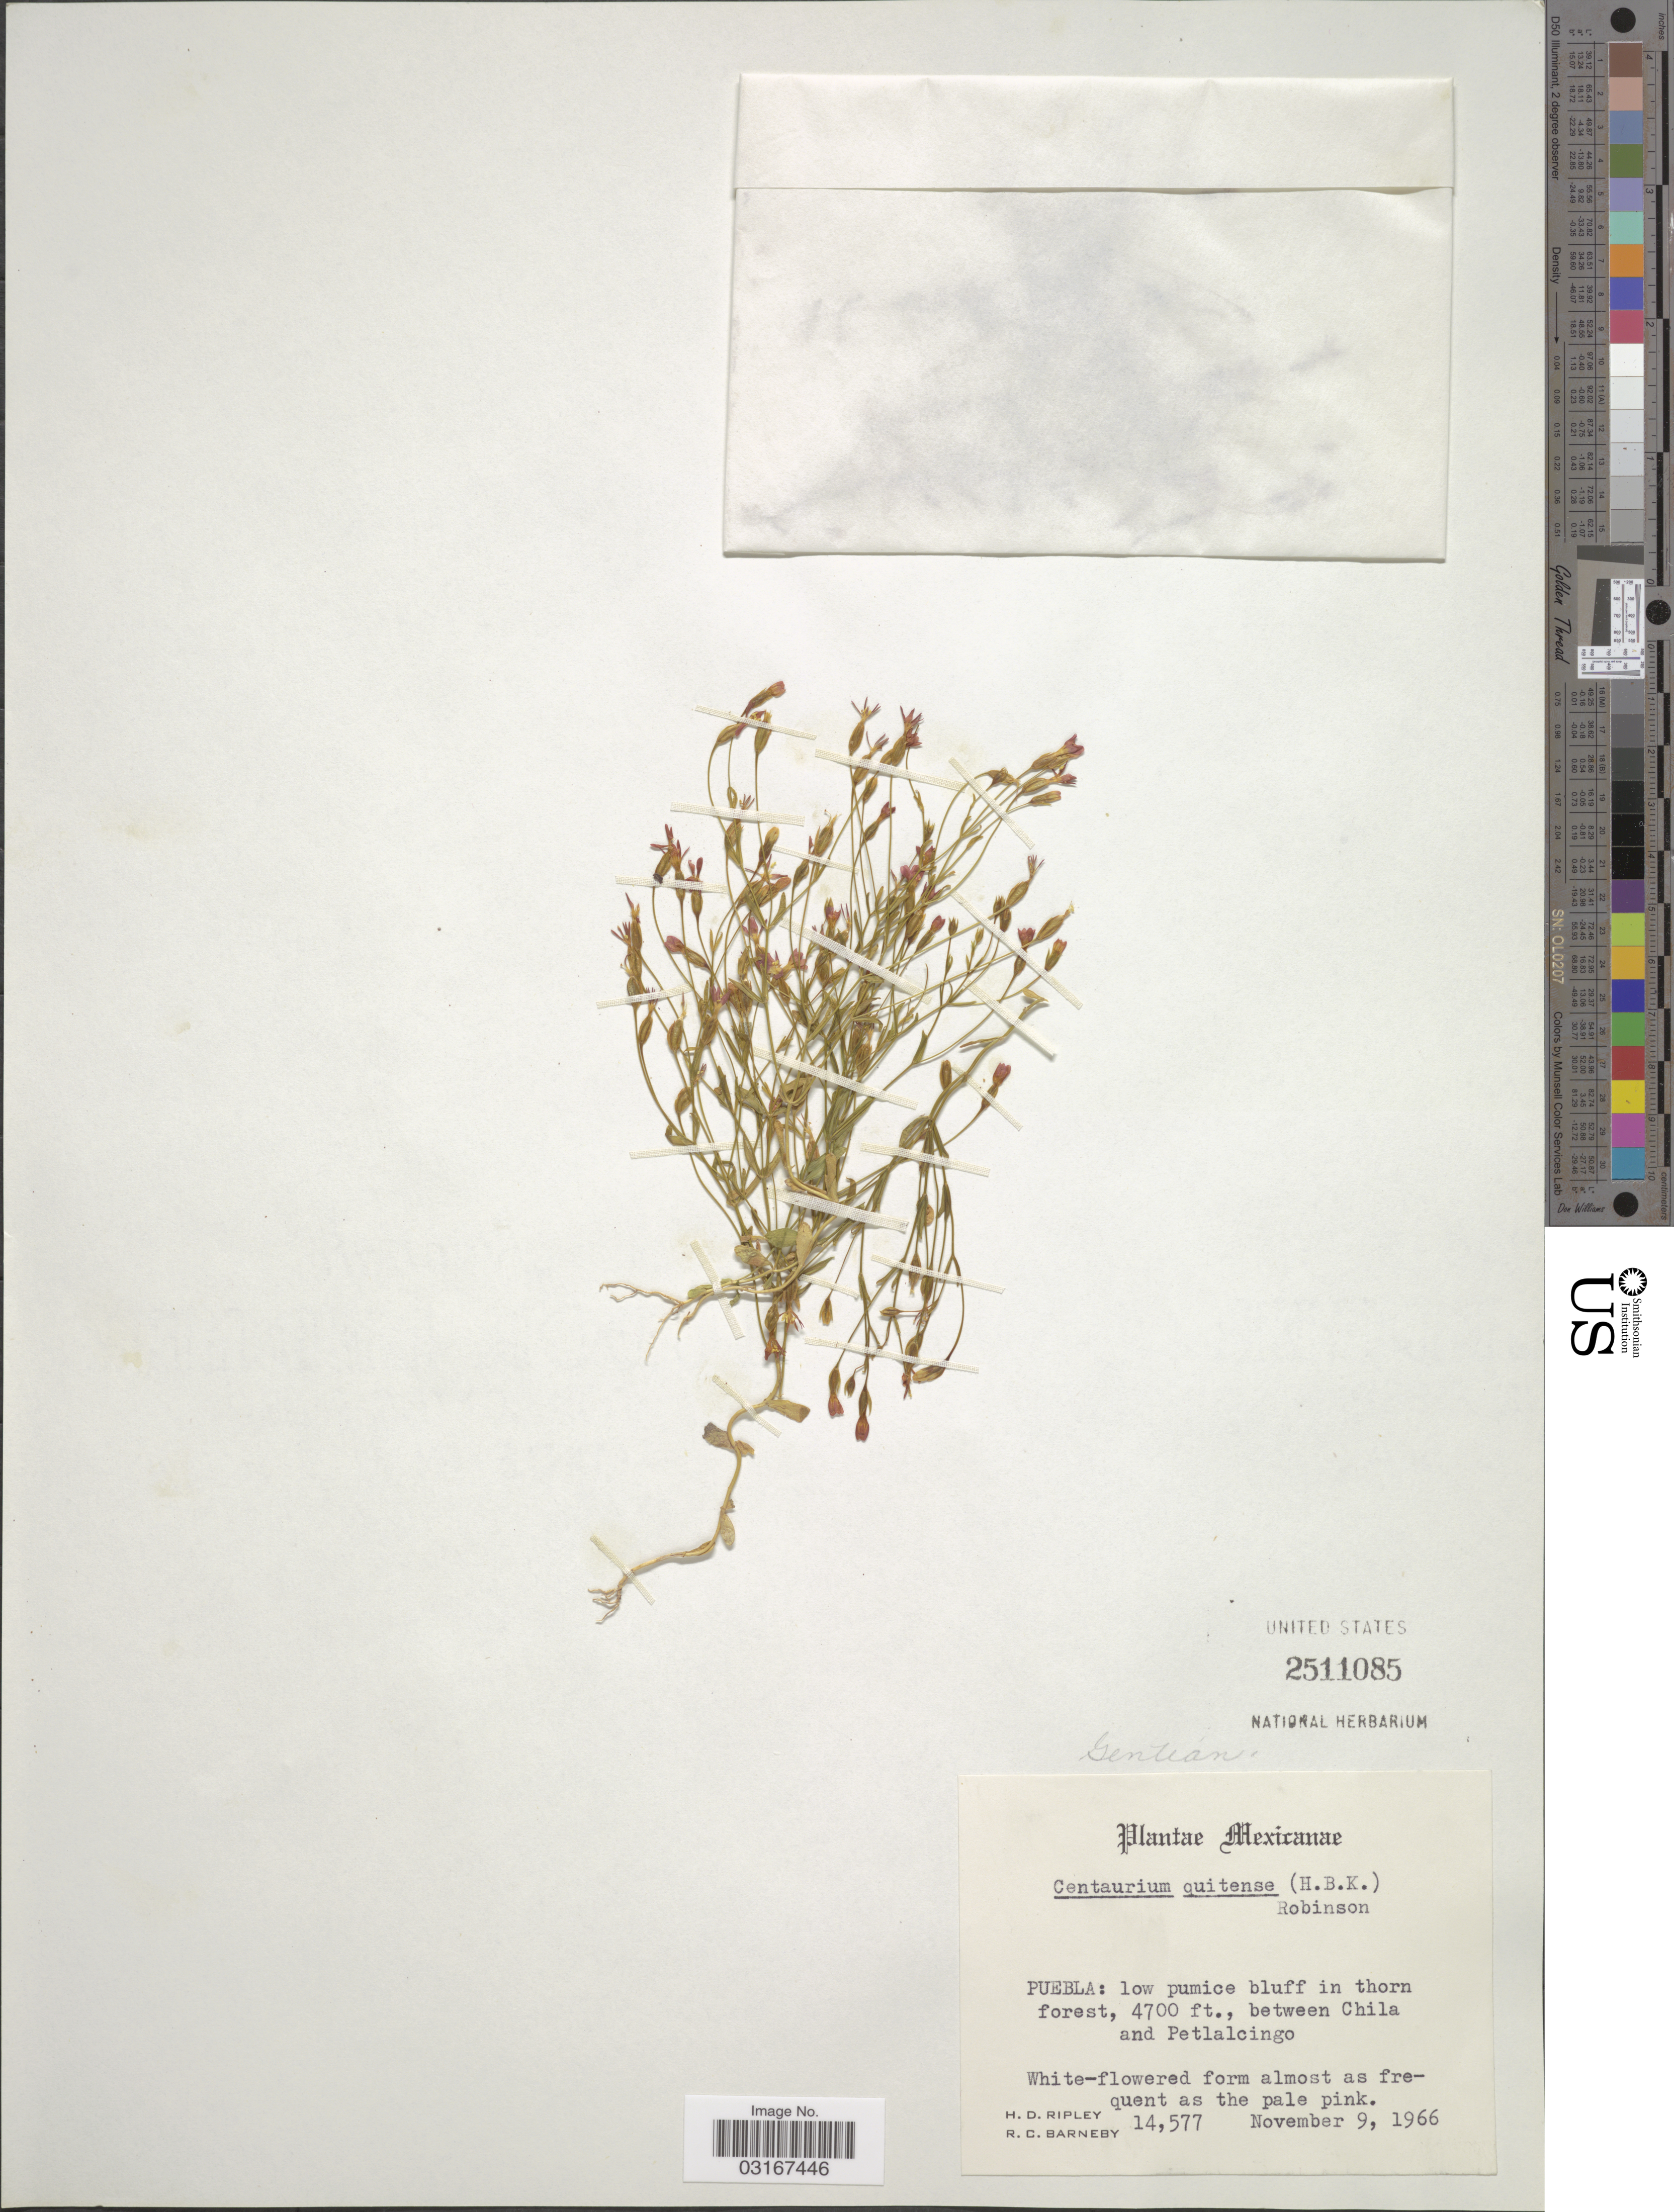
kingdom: Plantae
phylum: Tracheophyta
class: Magnoliopsida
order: Gentianales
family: Gentianaceae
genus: Centaurium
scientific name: Centaurium quitense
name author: (Kunth) B.L. Rob.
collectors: H. Ripley & R. C. Barneby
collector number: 14577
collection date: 1966-11-09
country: Mexico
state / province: Puebla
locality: Between Chila and Petlalcingo.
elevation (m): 1433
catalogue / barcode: US 2511085